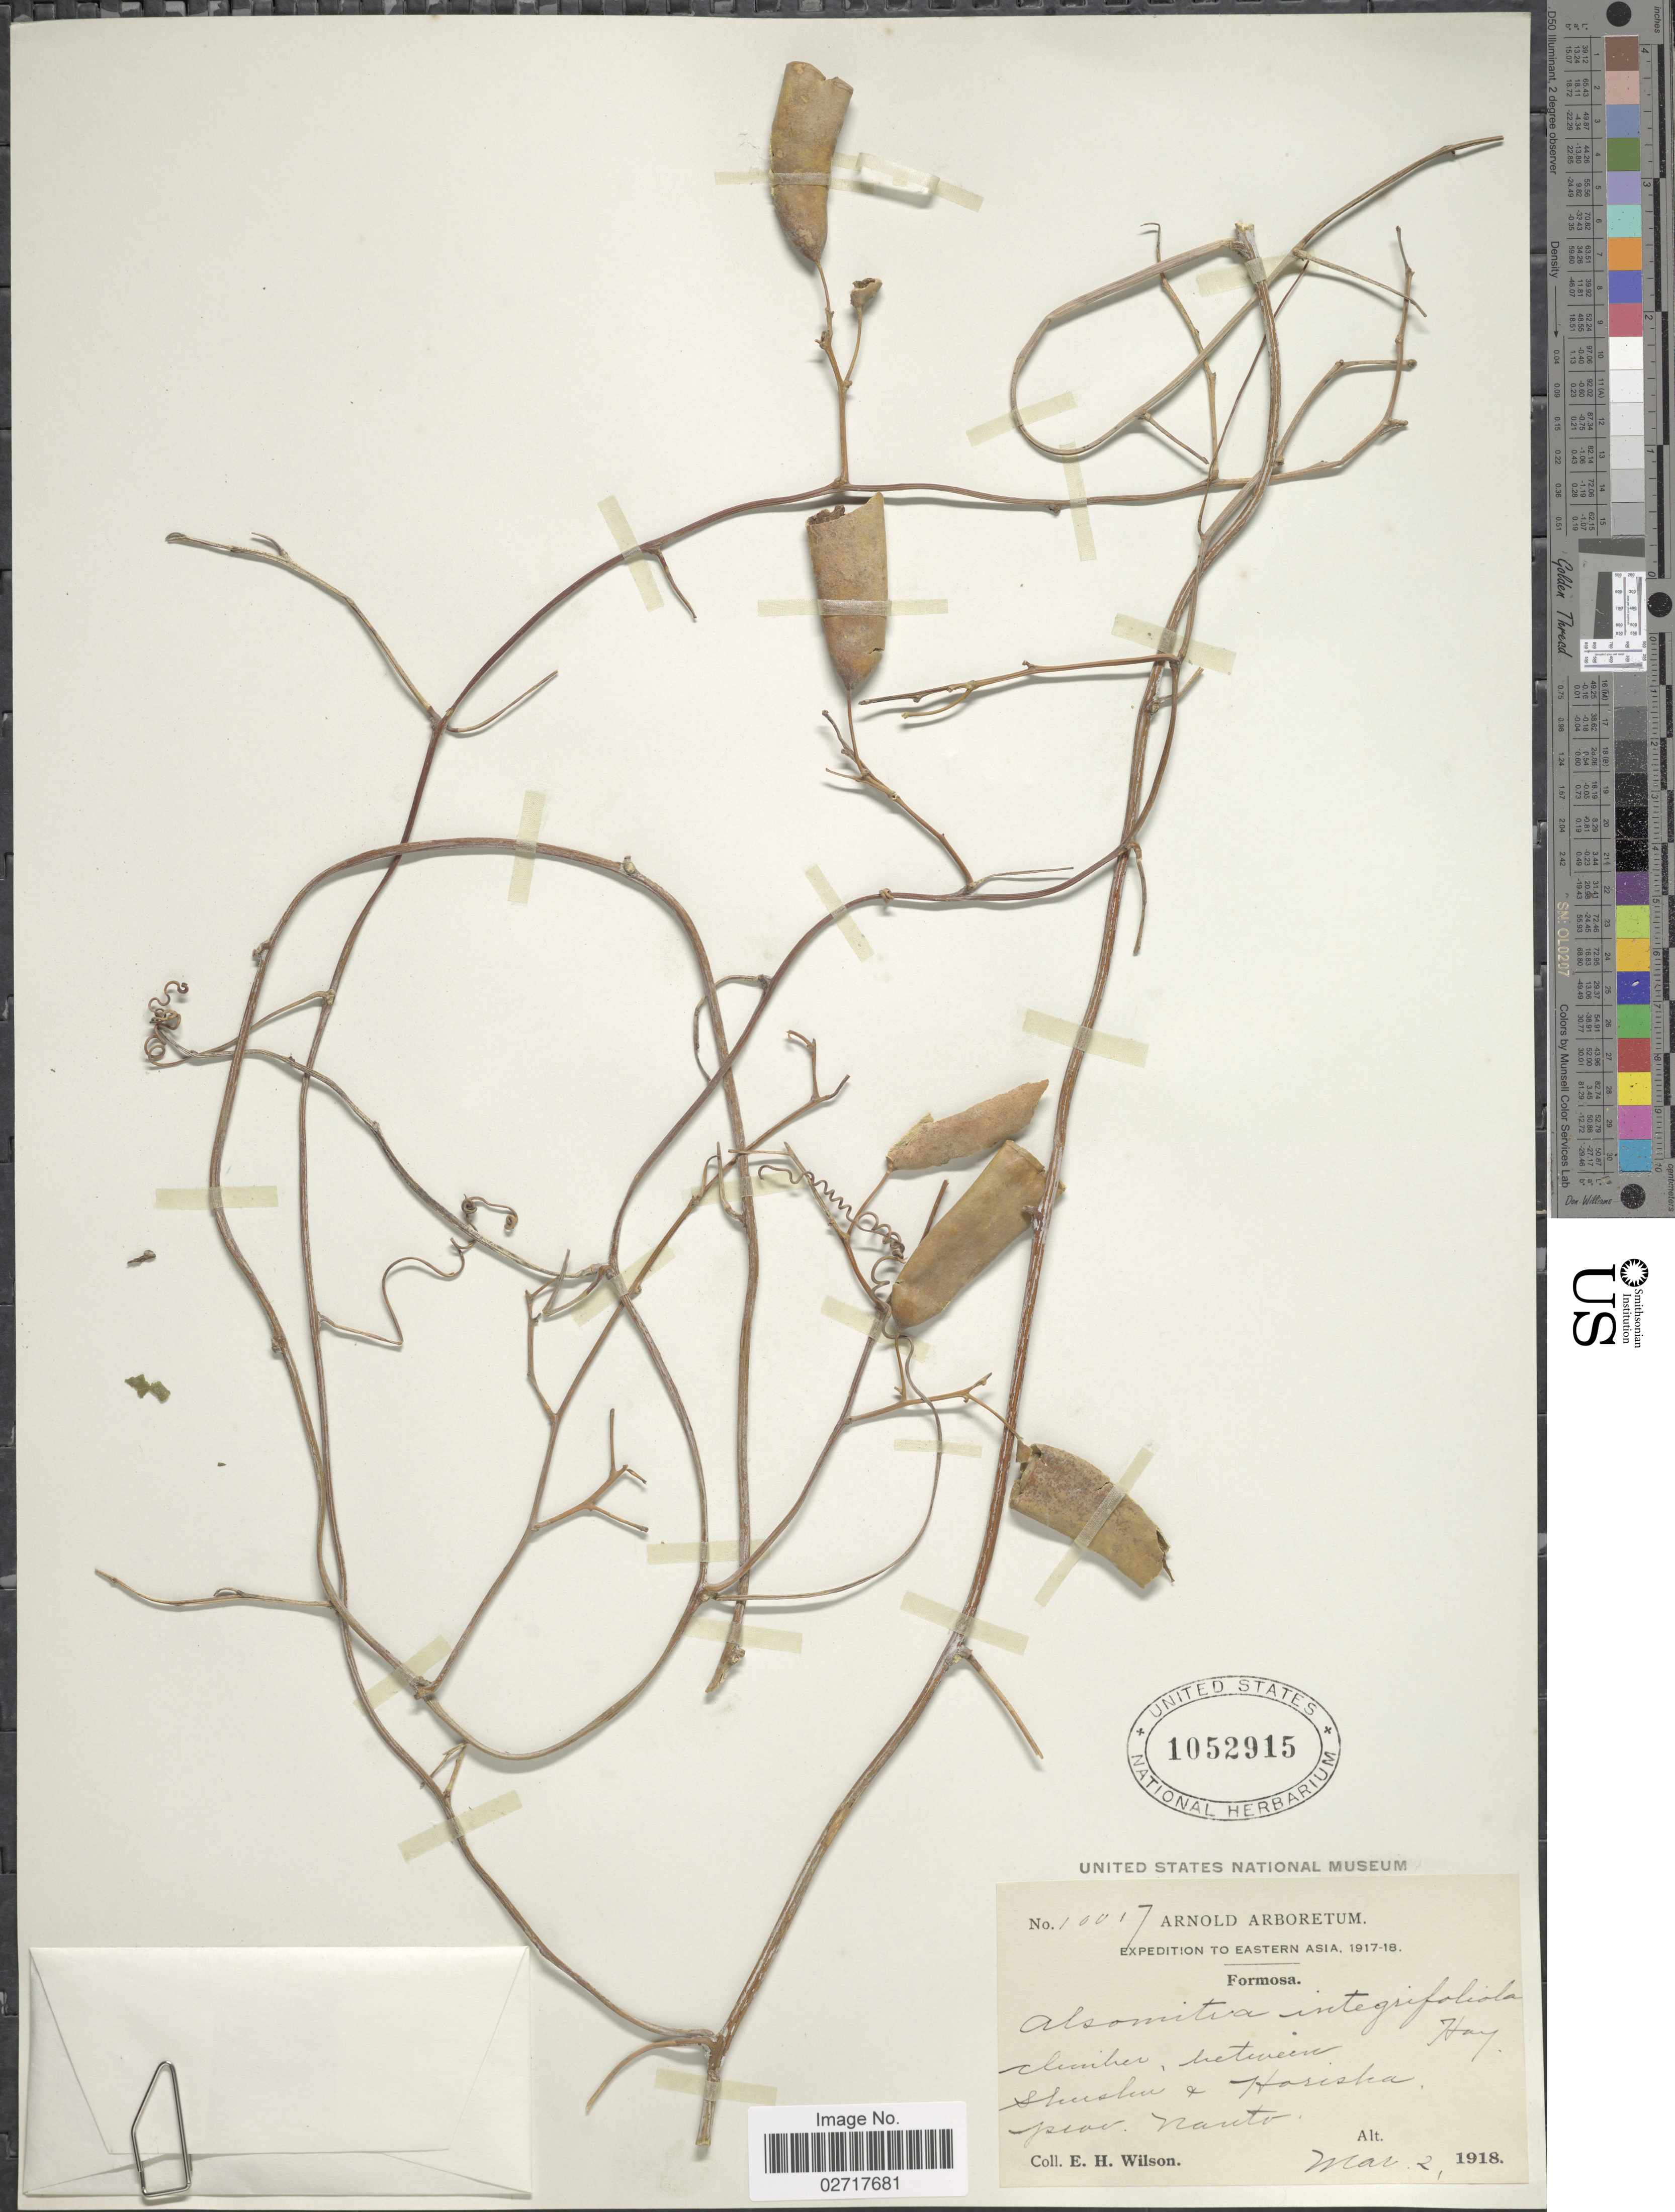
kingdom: Plantae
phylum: Tracheophyta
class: Magnoliopsida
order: Cucurbitales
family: Cucurbitaceae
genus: Neoalsomitra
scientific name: Neoalsomitra clavigera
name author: (M. Roem.) Hutch.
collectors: E. Wilson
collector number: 10017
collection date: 1918-03-02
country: Taiwan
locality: Formosa, between Shushu & Harisha, prov. Nanto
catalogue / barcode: US 1052915